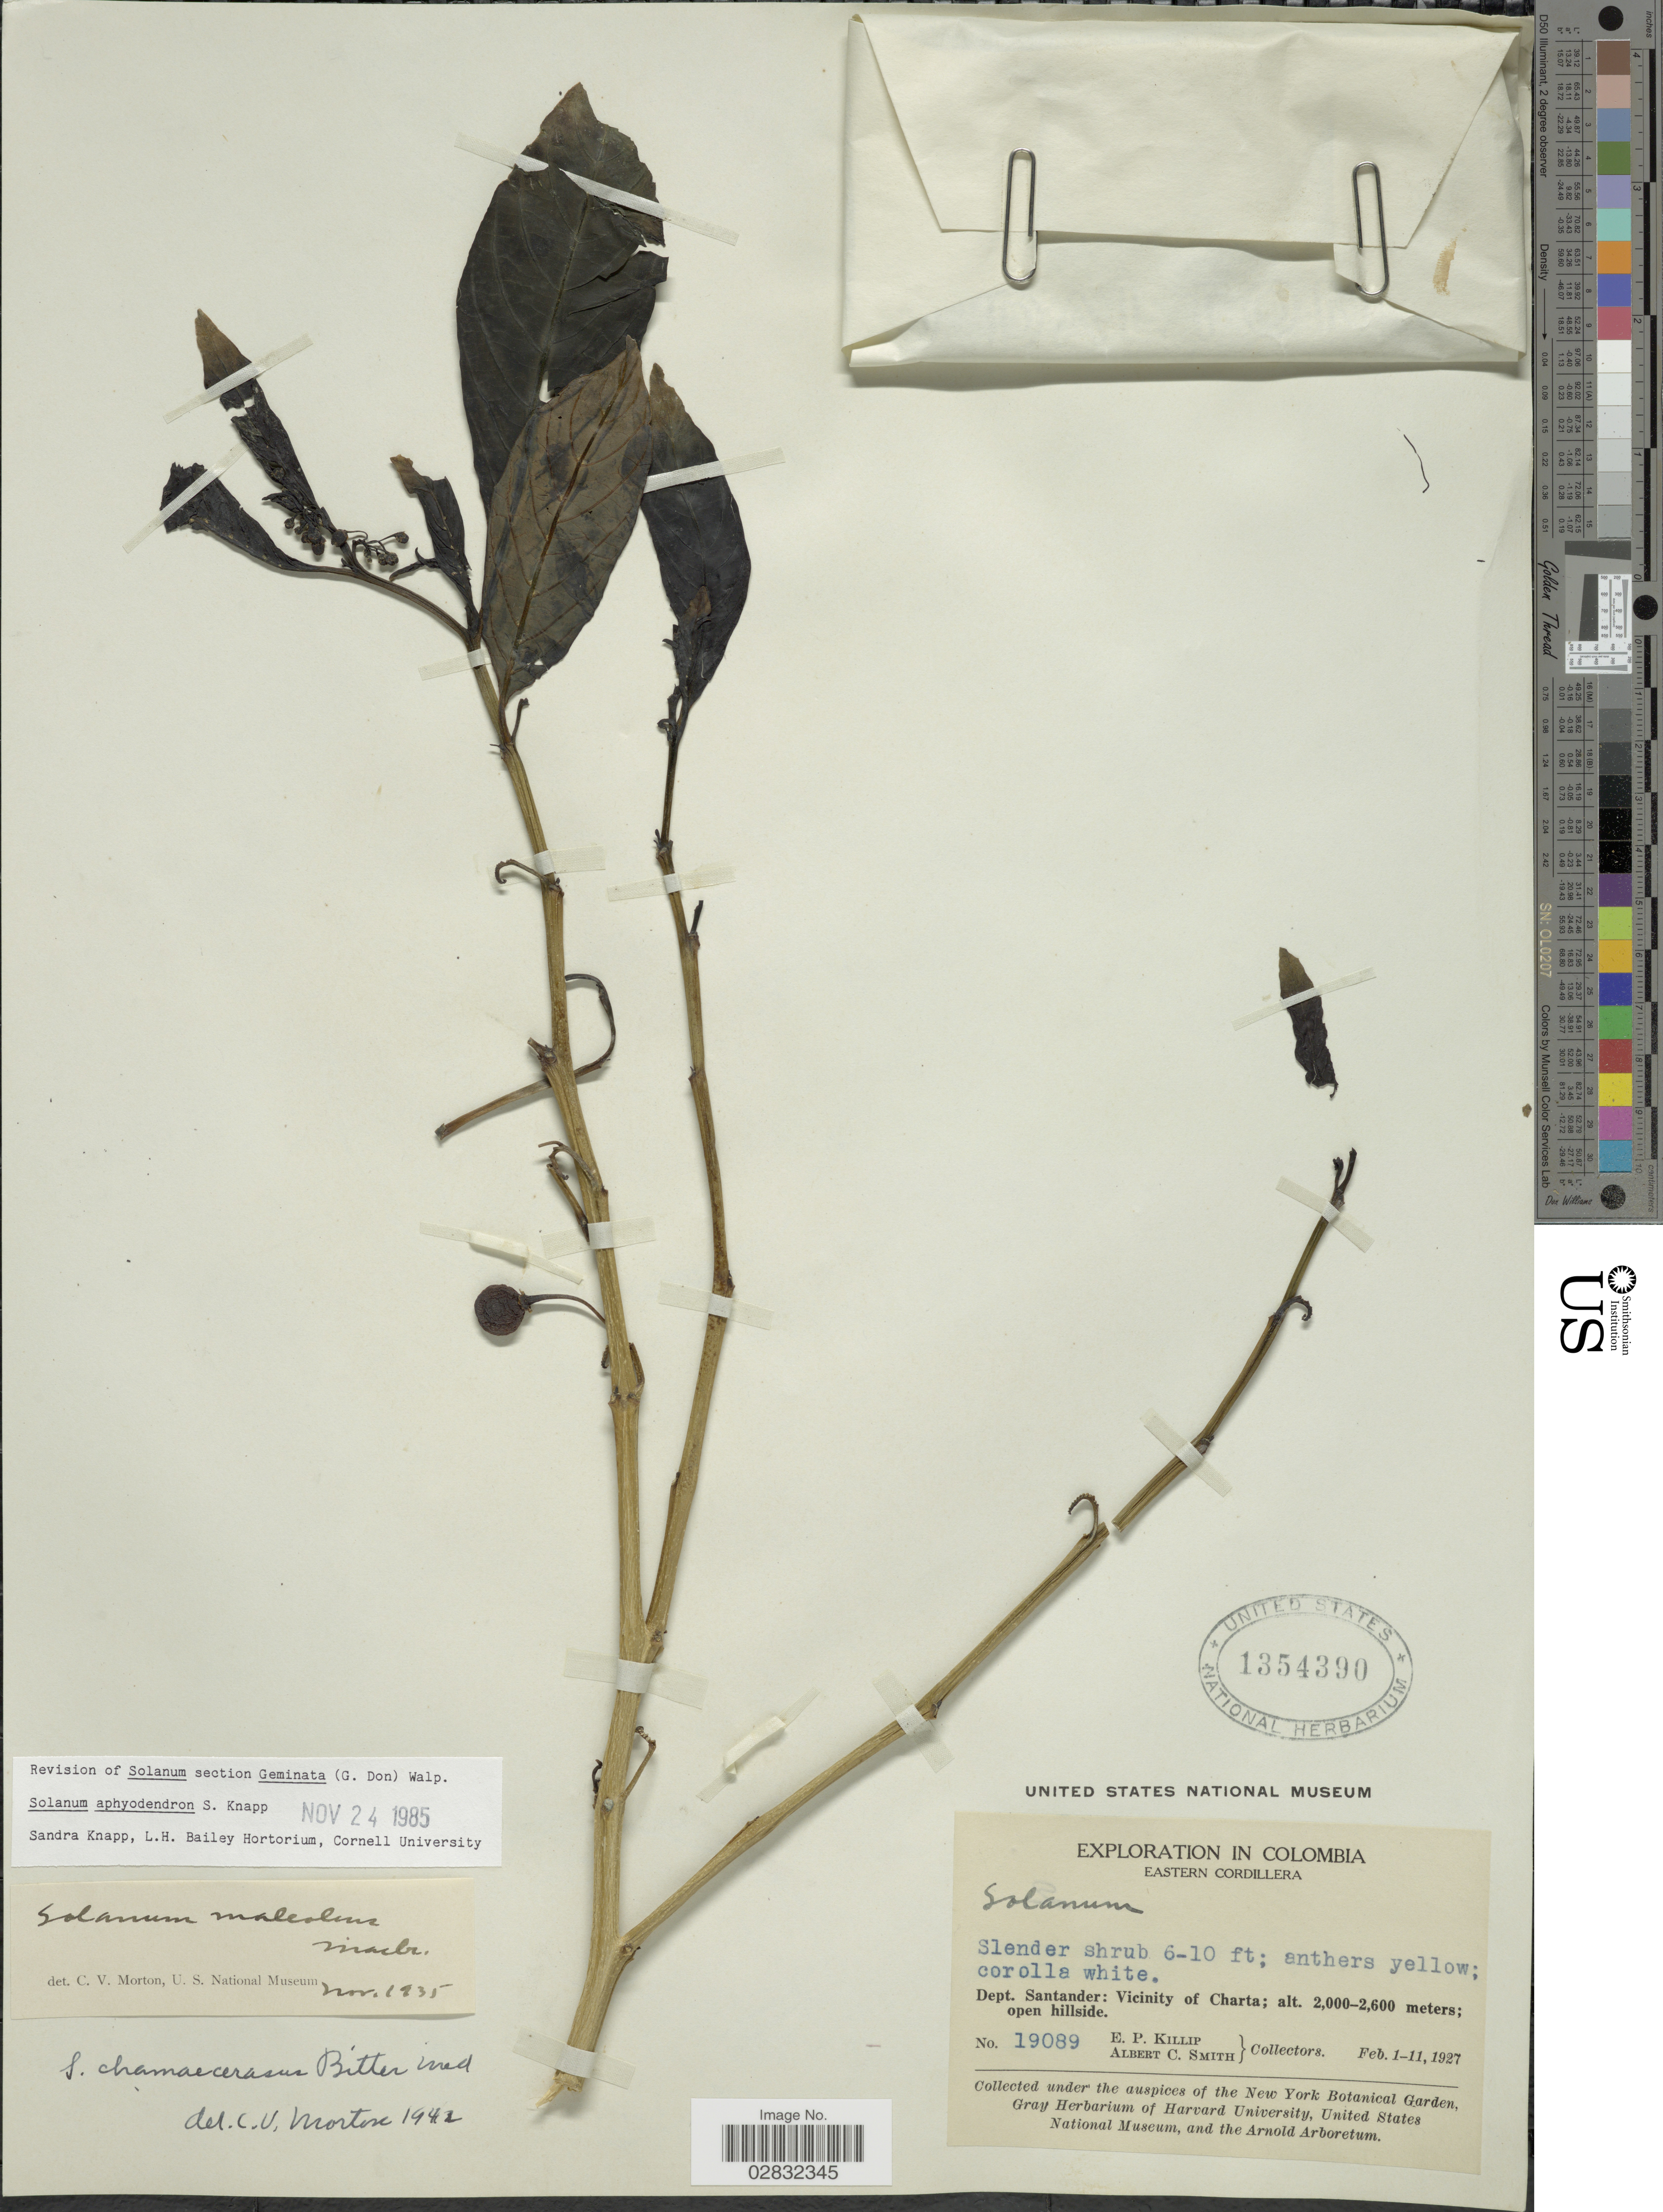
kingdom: Plantae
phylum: Tracheophyta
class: Magnoliopsida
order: Solanales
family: Solanaceae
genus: Solanum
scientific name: Solanum aphyodendron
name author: S. Knapp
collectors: E. P. Killip & A. C. Smith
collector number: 19089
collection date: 1927-02-01/1927-02-11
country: Colombia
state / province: Santander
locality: Eastern Cordillera, Dept. Santander: Vicinity of Charta.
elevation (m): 2000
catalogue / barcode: US 1354390